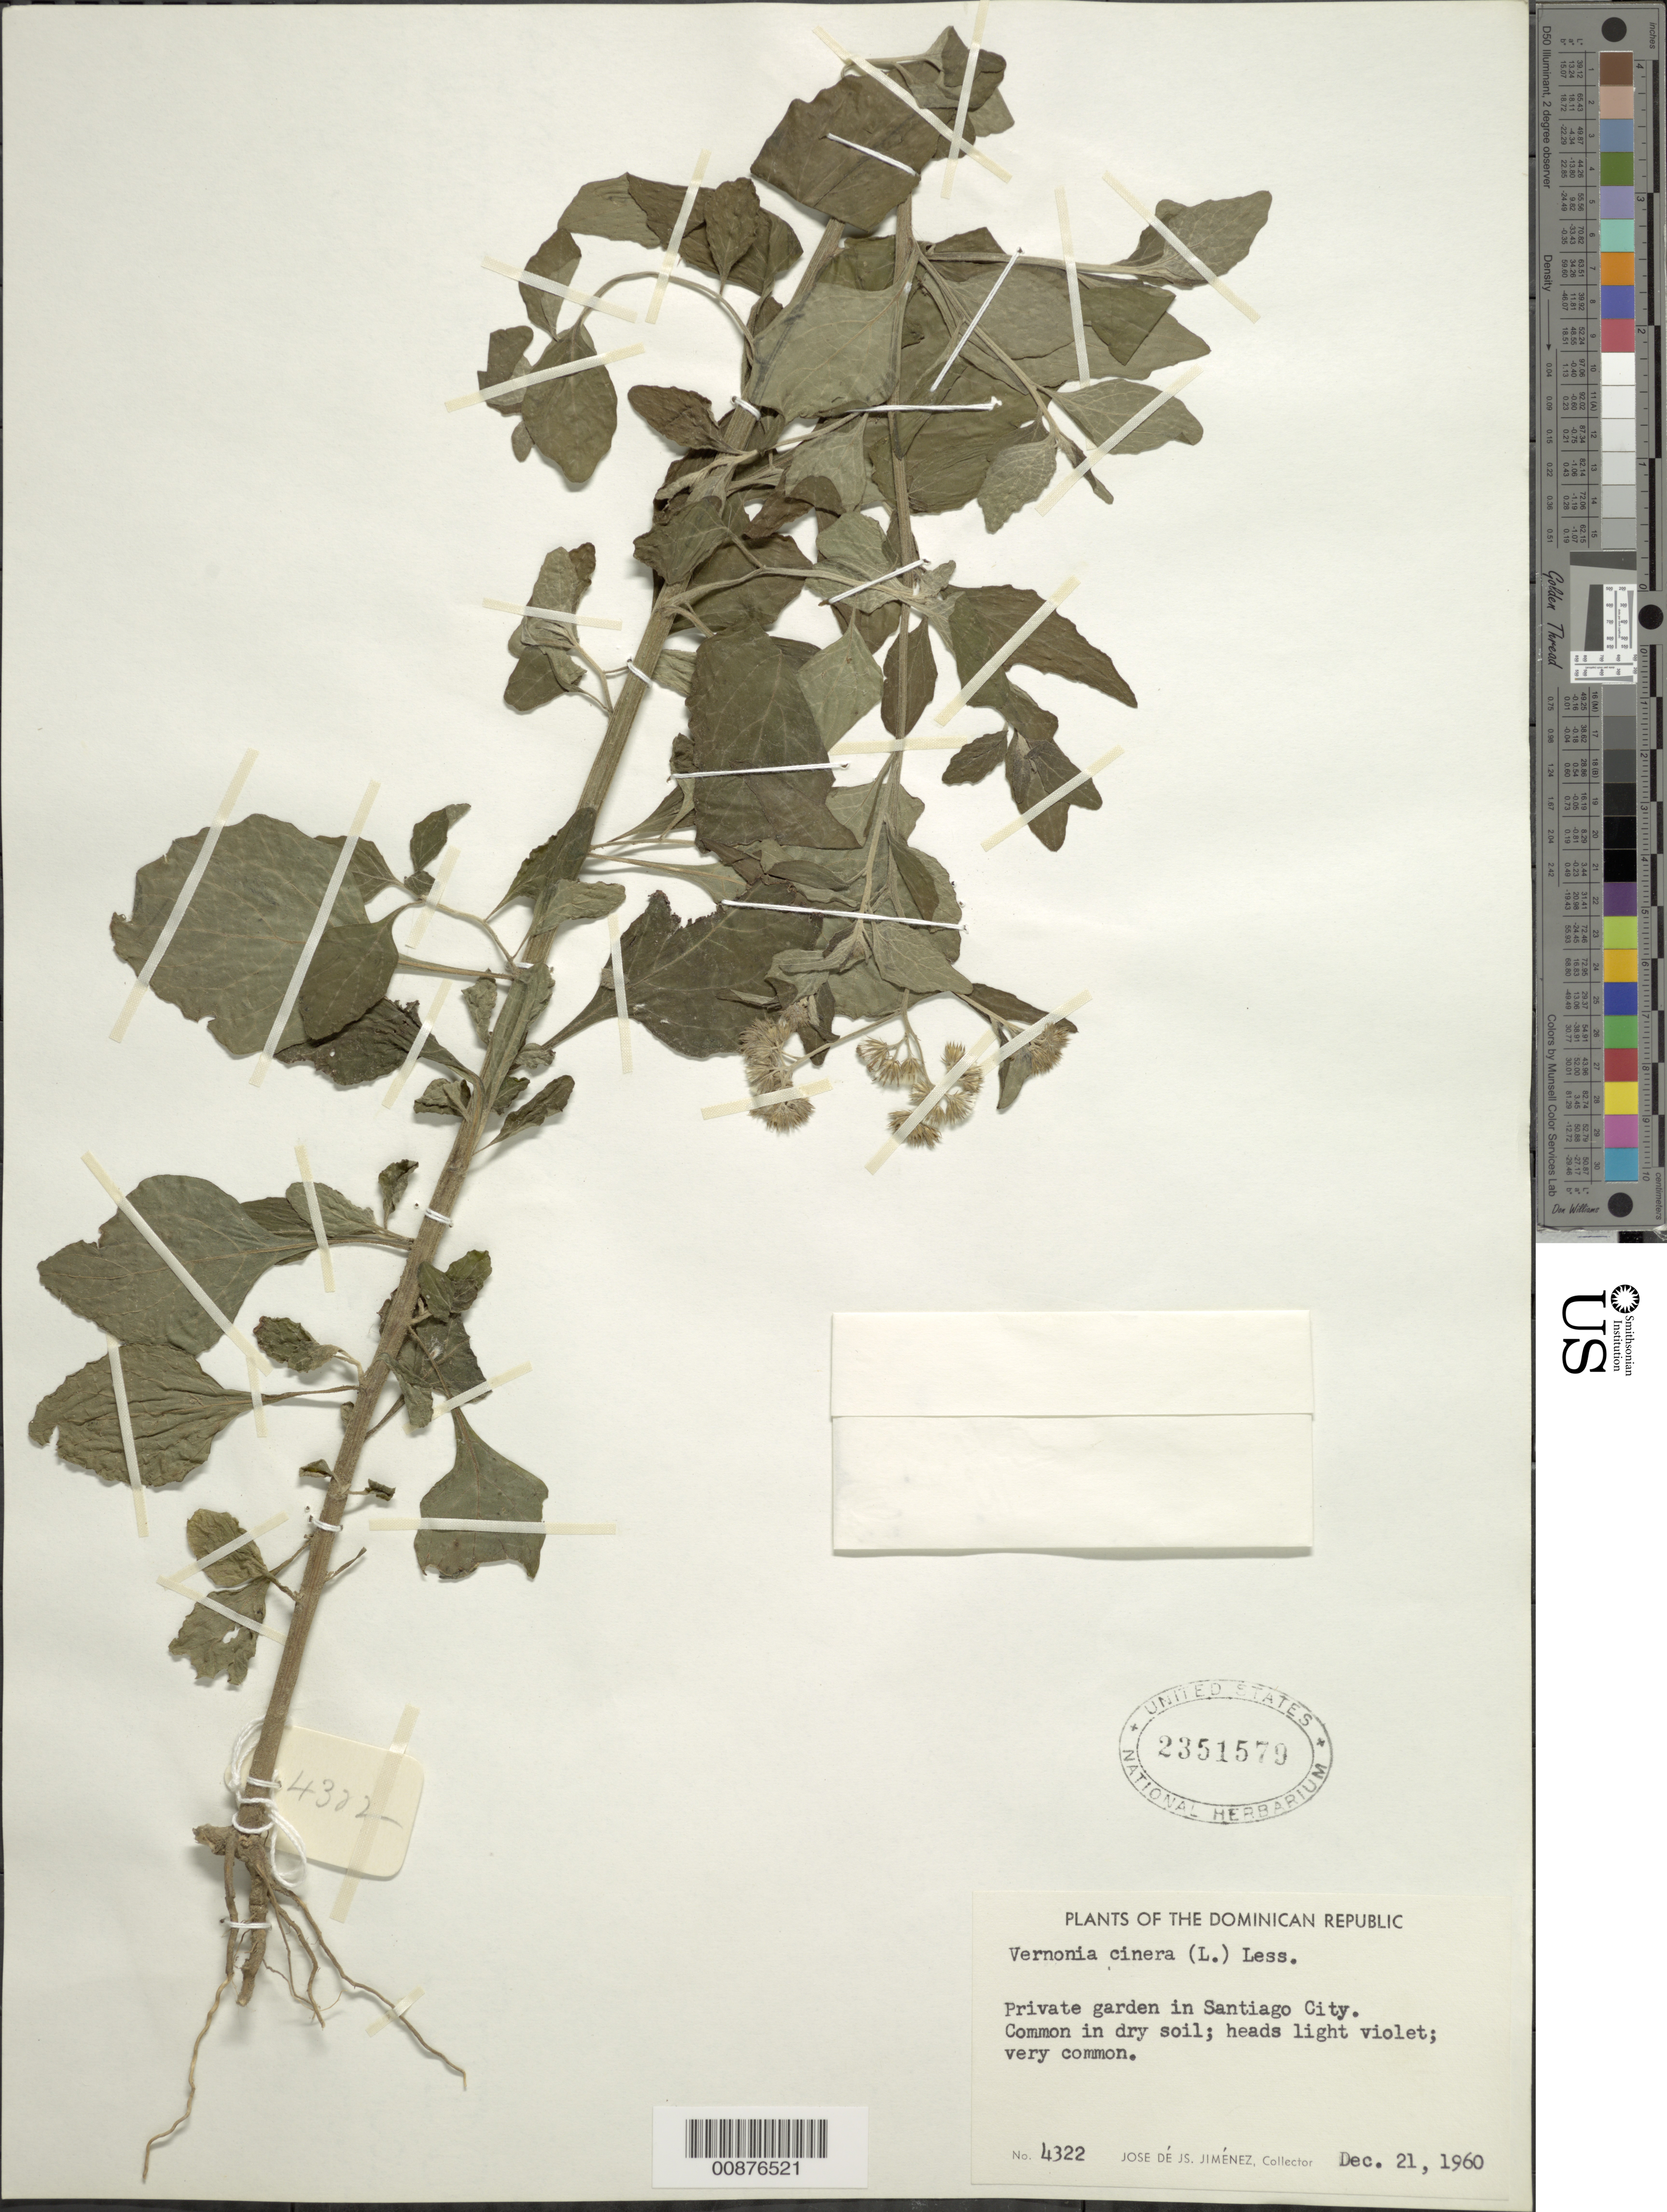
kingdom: Plantae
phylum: Tracheophyta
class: Magnoliopsida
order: Asterales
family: Asteraceae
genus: Cyanthillium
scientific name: Cyanthillium cinereum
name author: (L.) H. Rob.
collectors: J. J. Jiménez Almonte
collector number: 4322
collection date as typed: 21 Dec 1960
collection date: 1960-12-21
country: Dominican Republic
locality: Santiago City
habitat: Private garden, in dry soil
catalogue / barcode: US 2351579